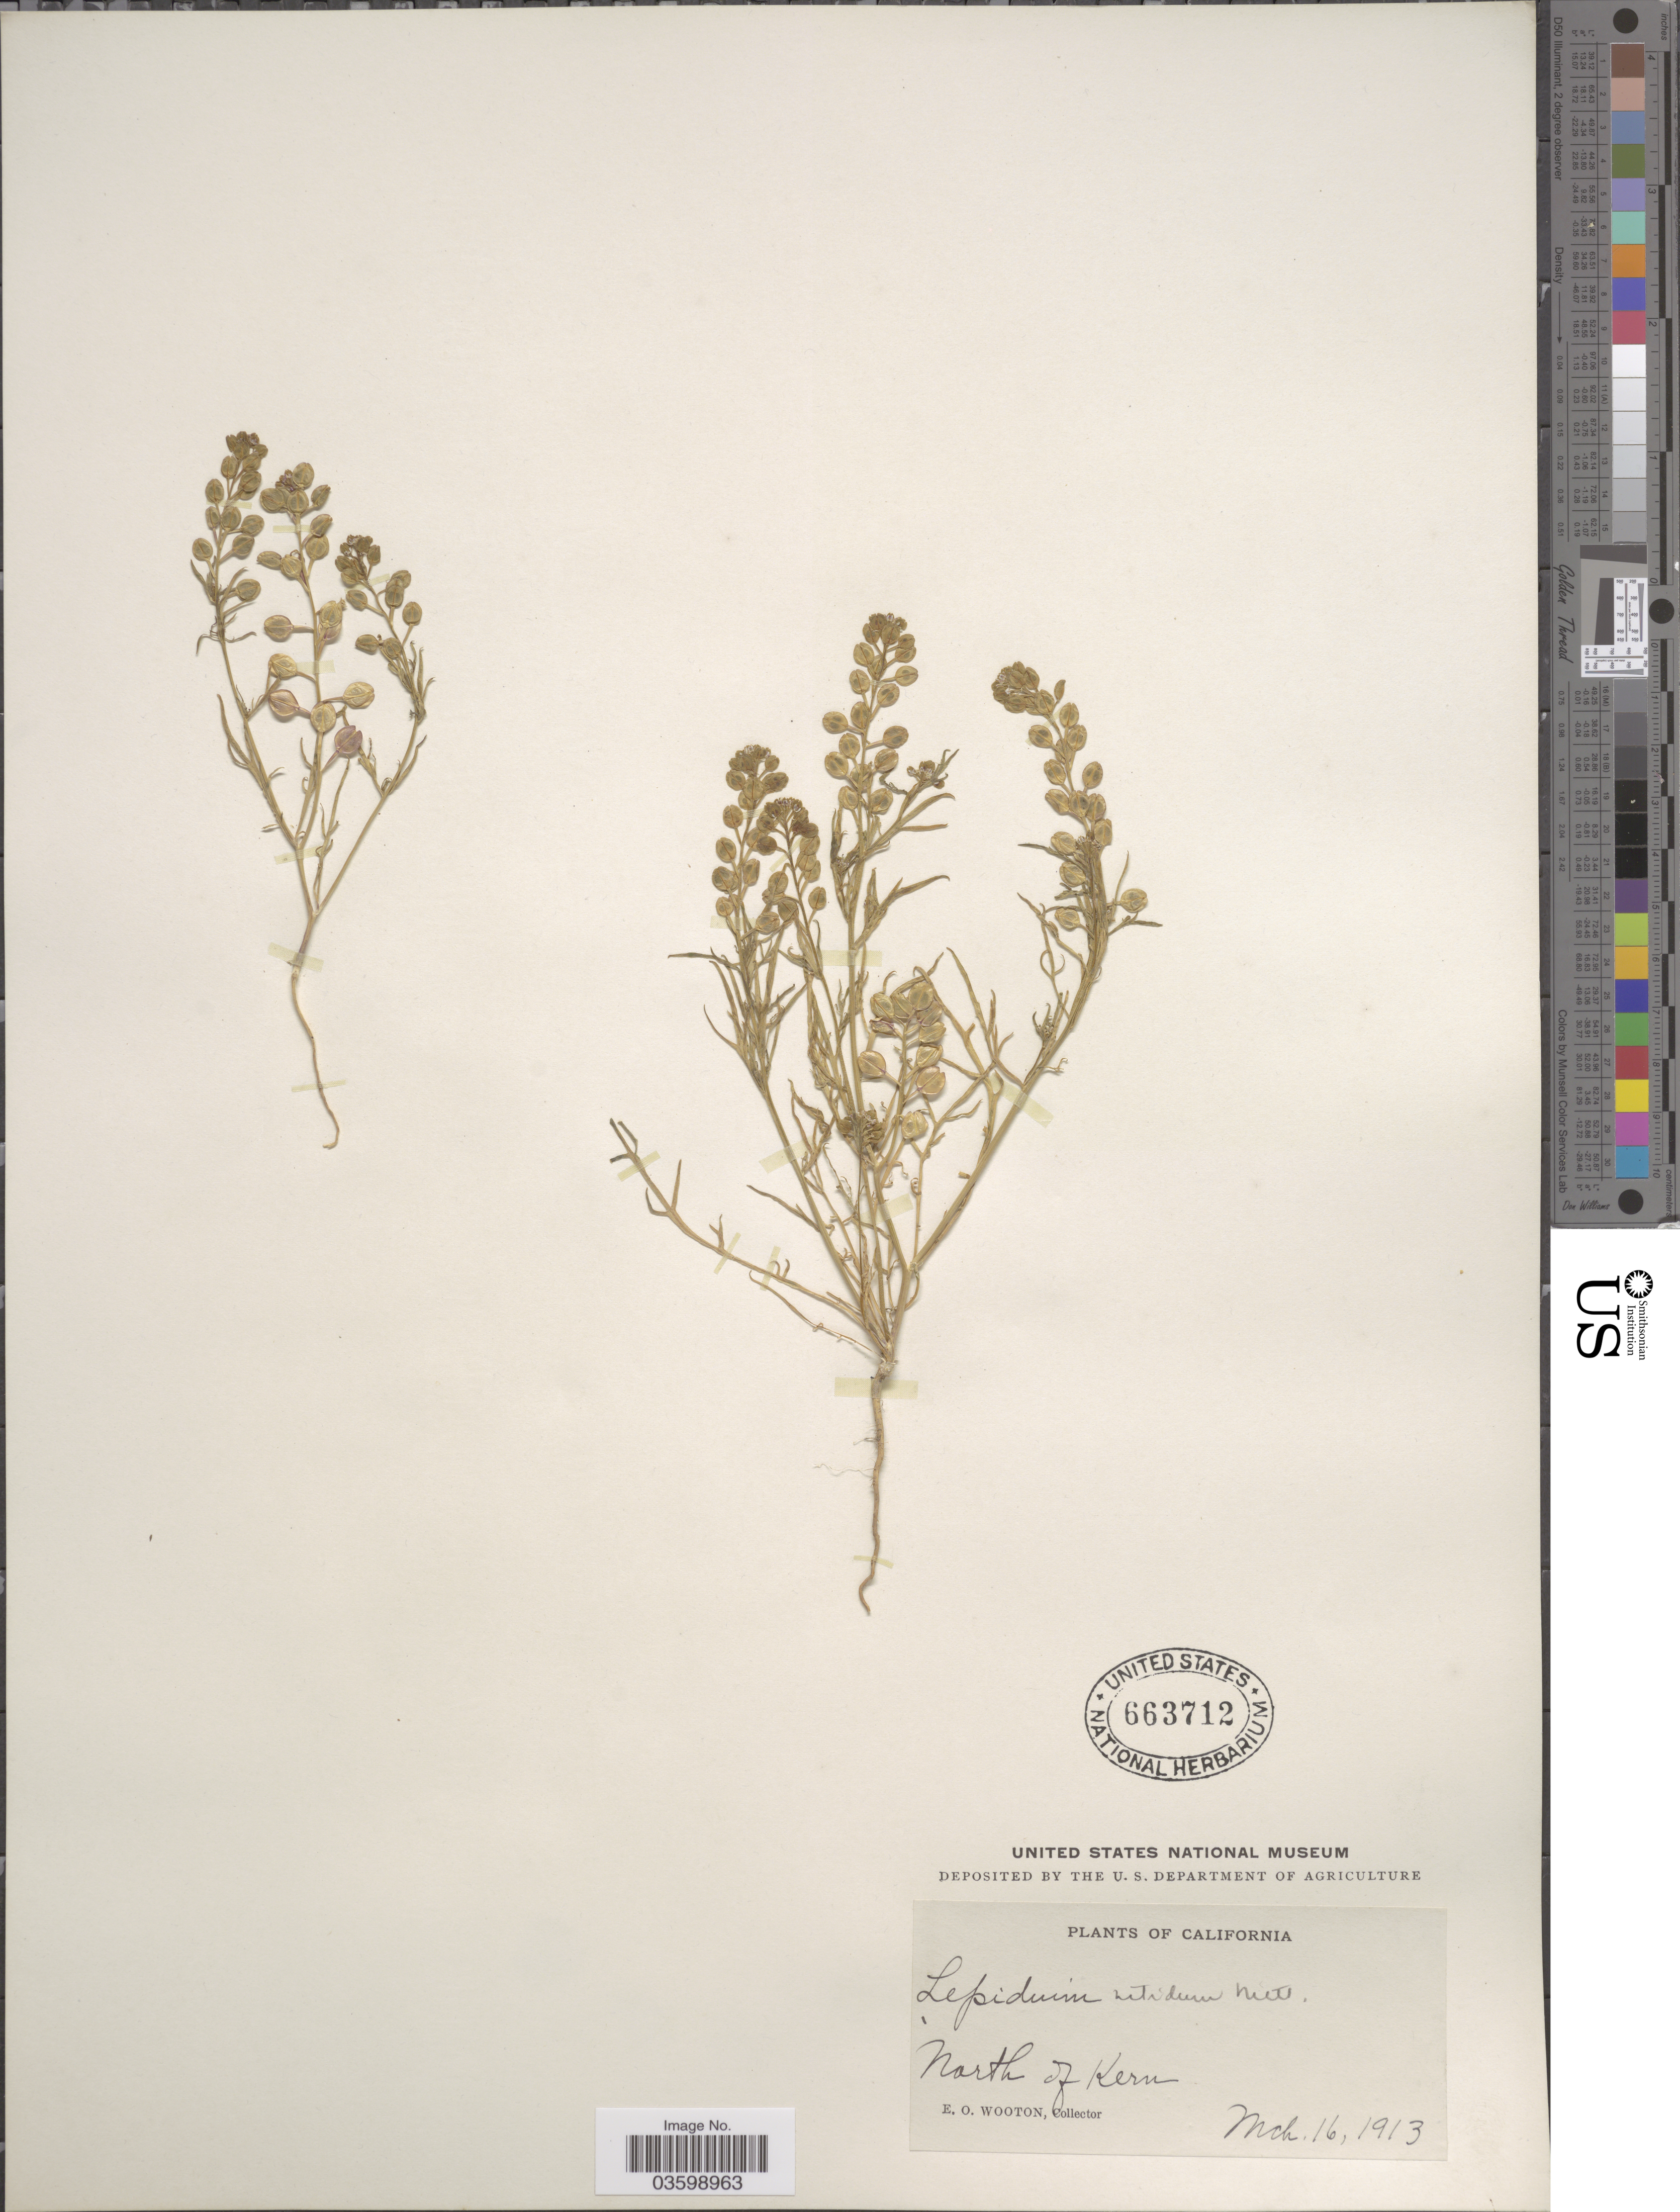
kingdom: Plantae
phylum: Tracheophyta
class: Magnoliopsida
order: Brassicales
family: Brassicaceae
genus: Lepidium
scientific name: Lepidium nitidum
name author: Nutt.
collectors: E. O. Wooton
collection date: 1913-03-16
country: United States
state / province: California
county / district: Kern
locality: North of Kern.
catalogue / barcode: US 663712